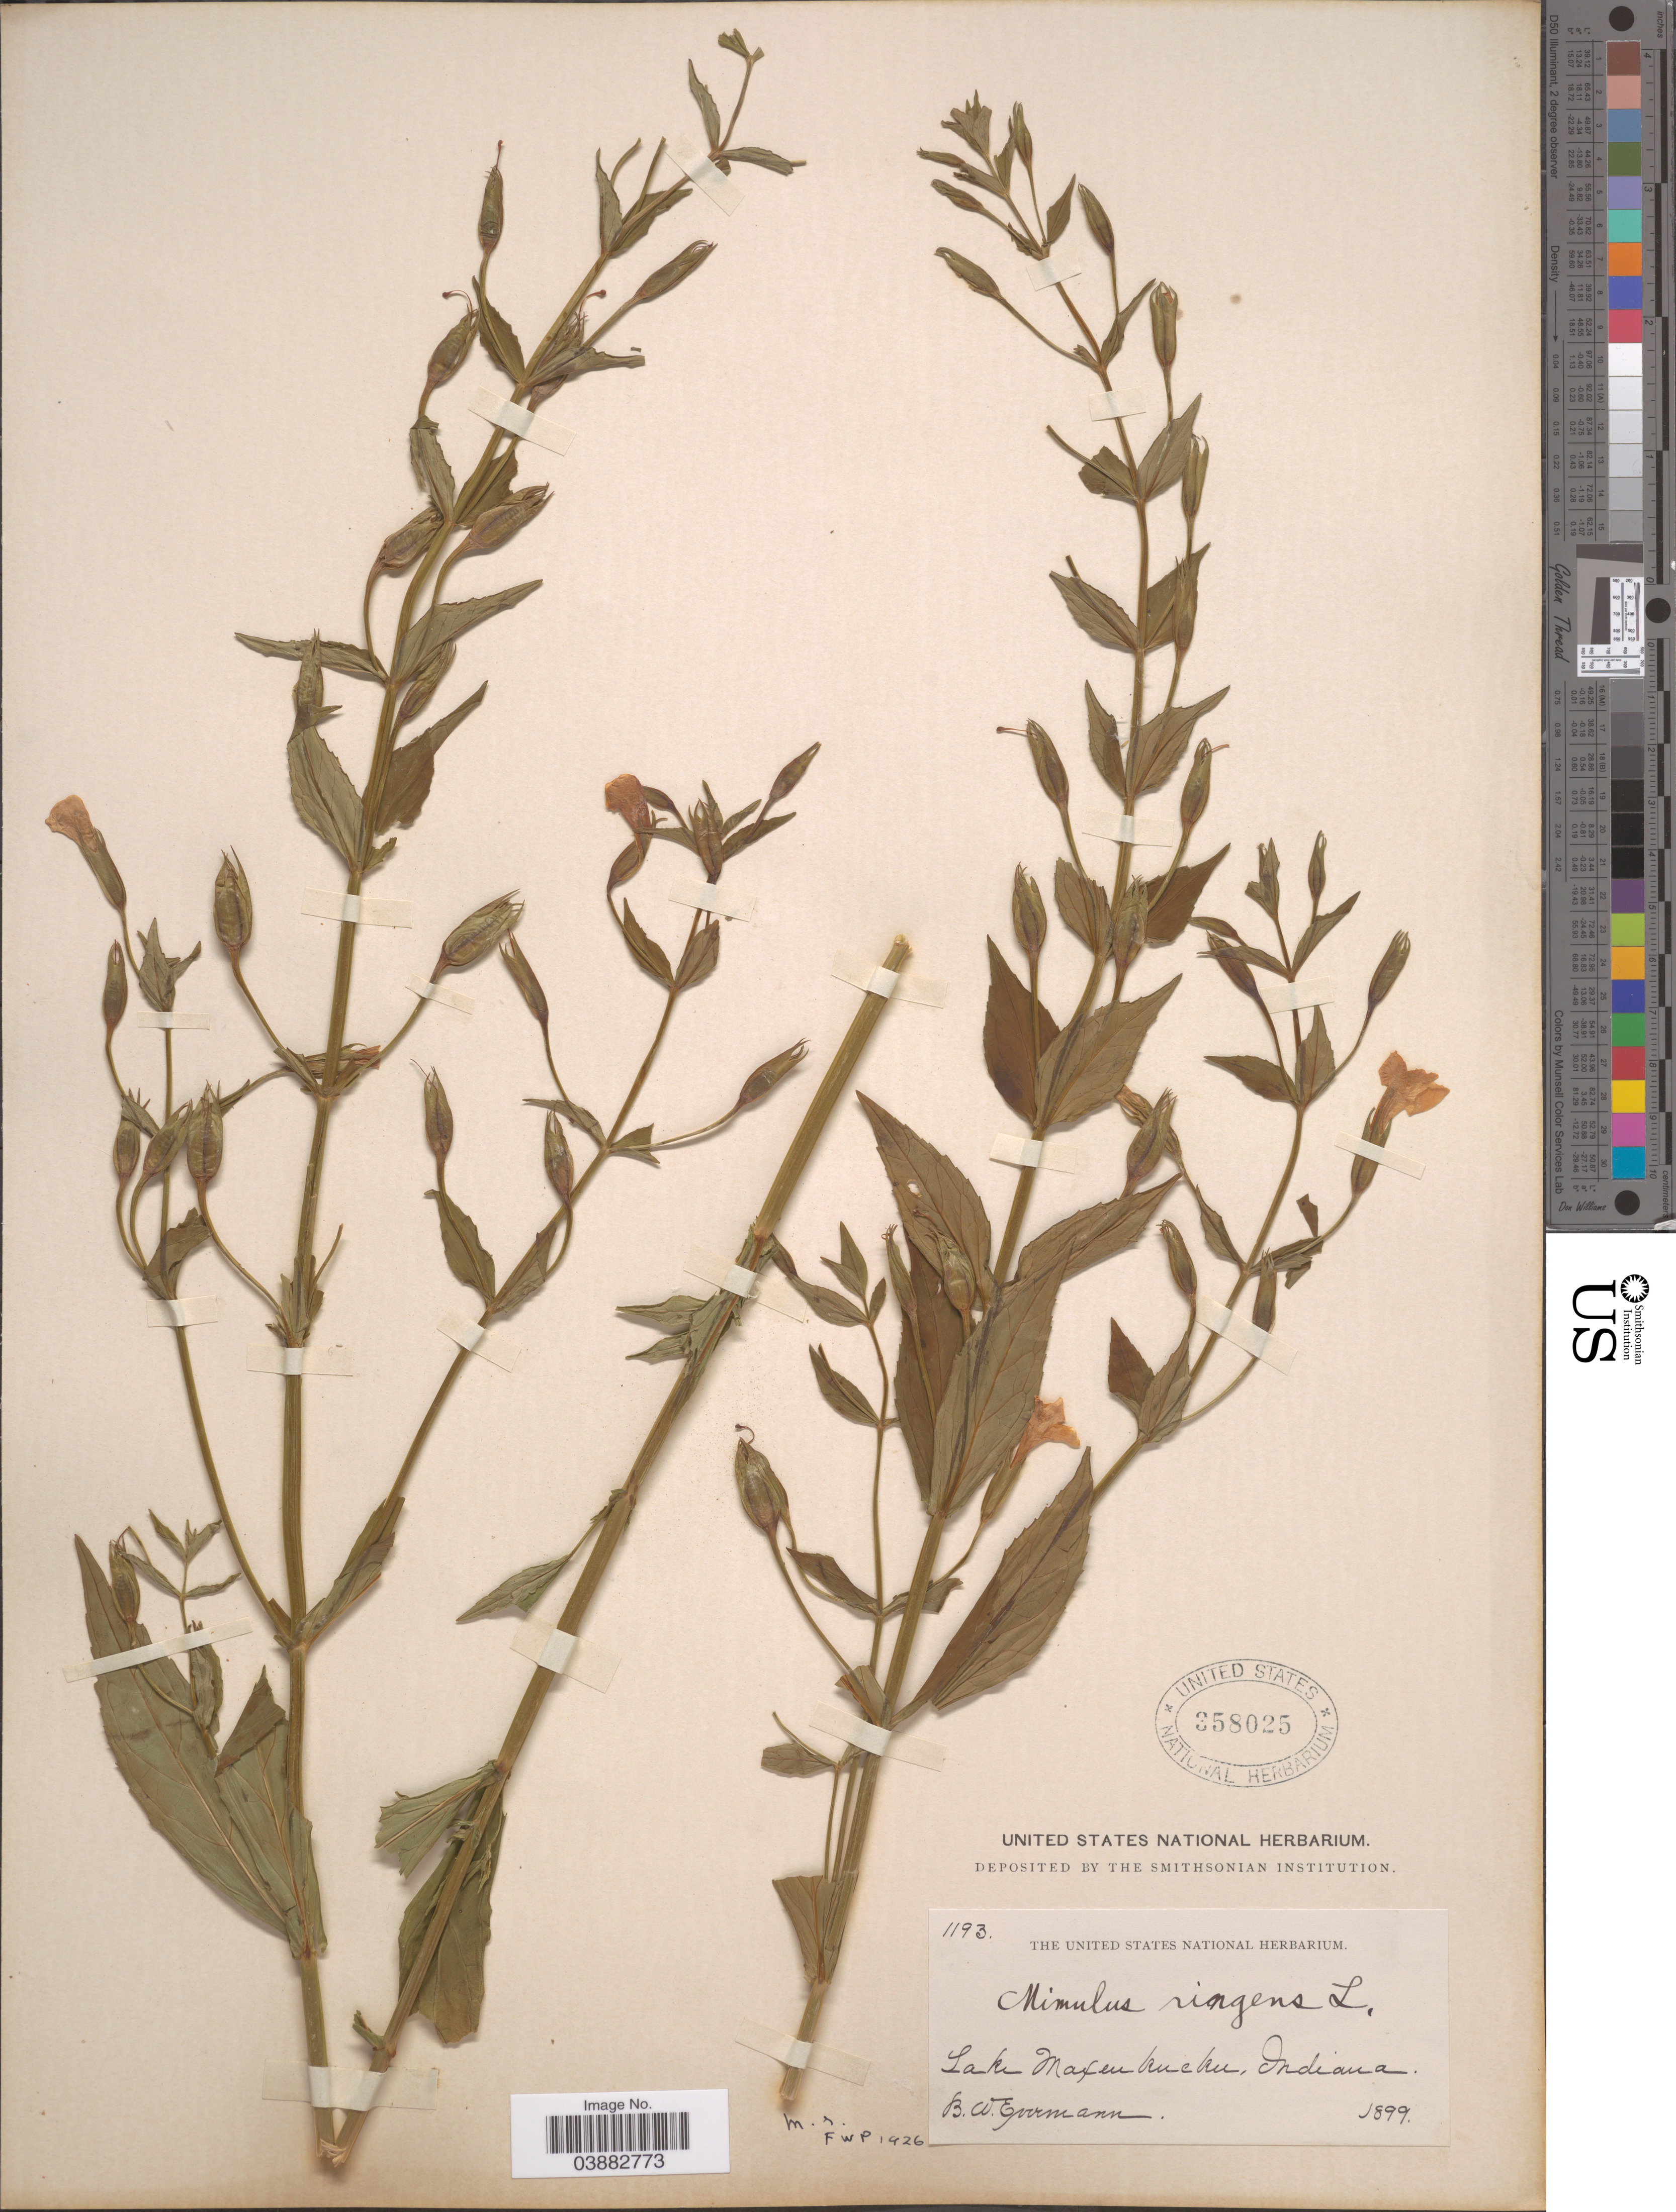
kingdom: Plantae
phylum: Tracheophyta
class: Magnoliopsida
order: Lamiales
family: Phrymaceae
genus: Mimulus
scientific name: Mimulus ringens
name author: L.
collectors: B. W. Evermann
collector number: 1193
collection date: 1899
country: United States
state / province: Indiana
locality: Lake Maxinkuckee.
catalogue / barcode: US 358025